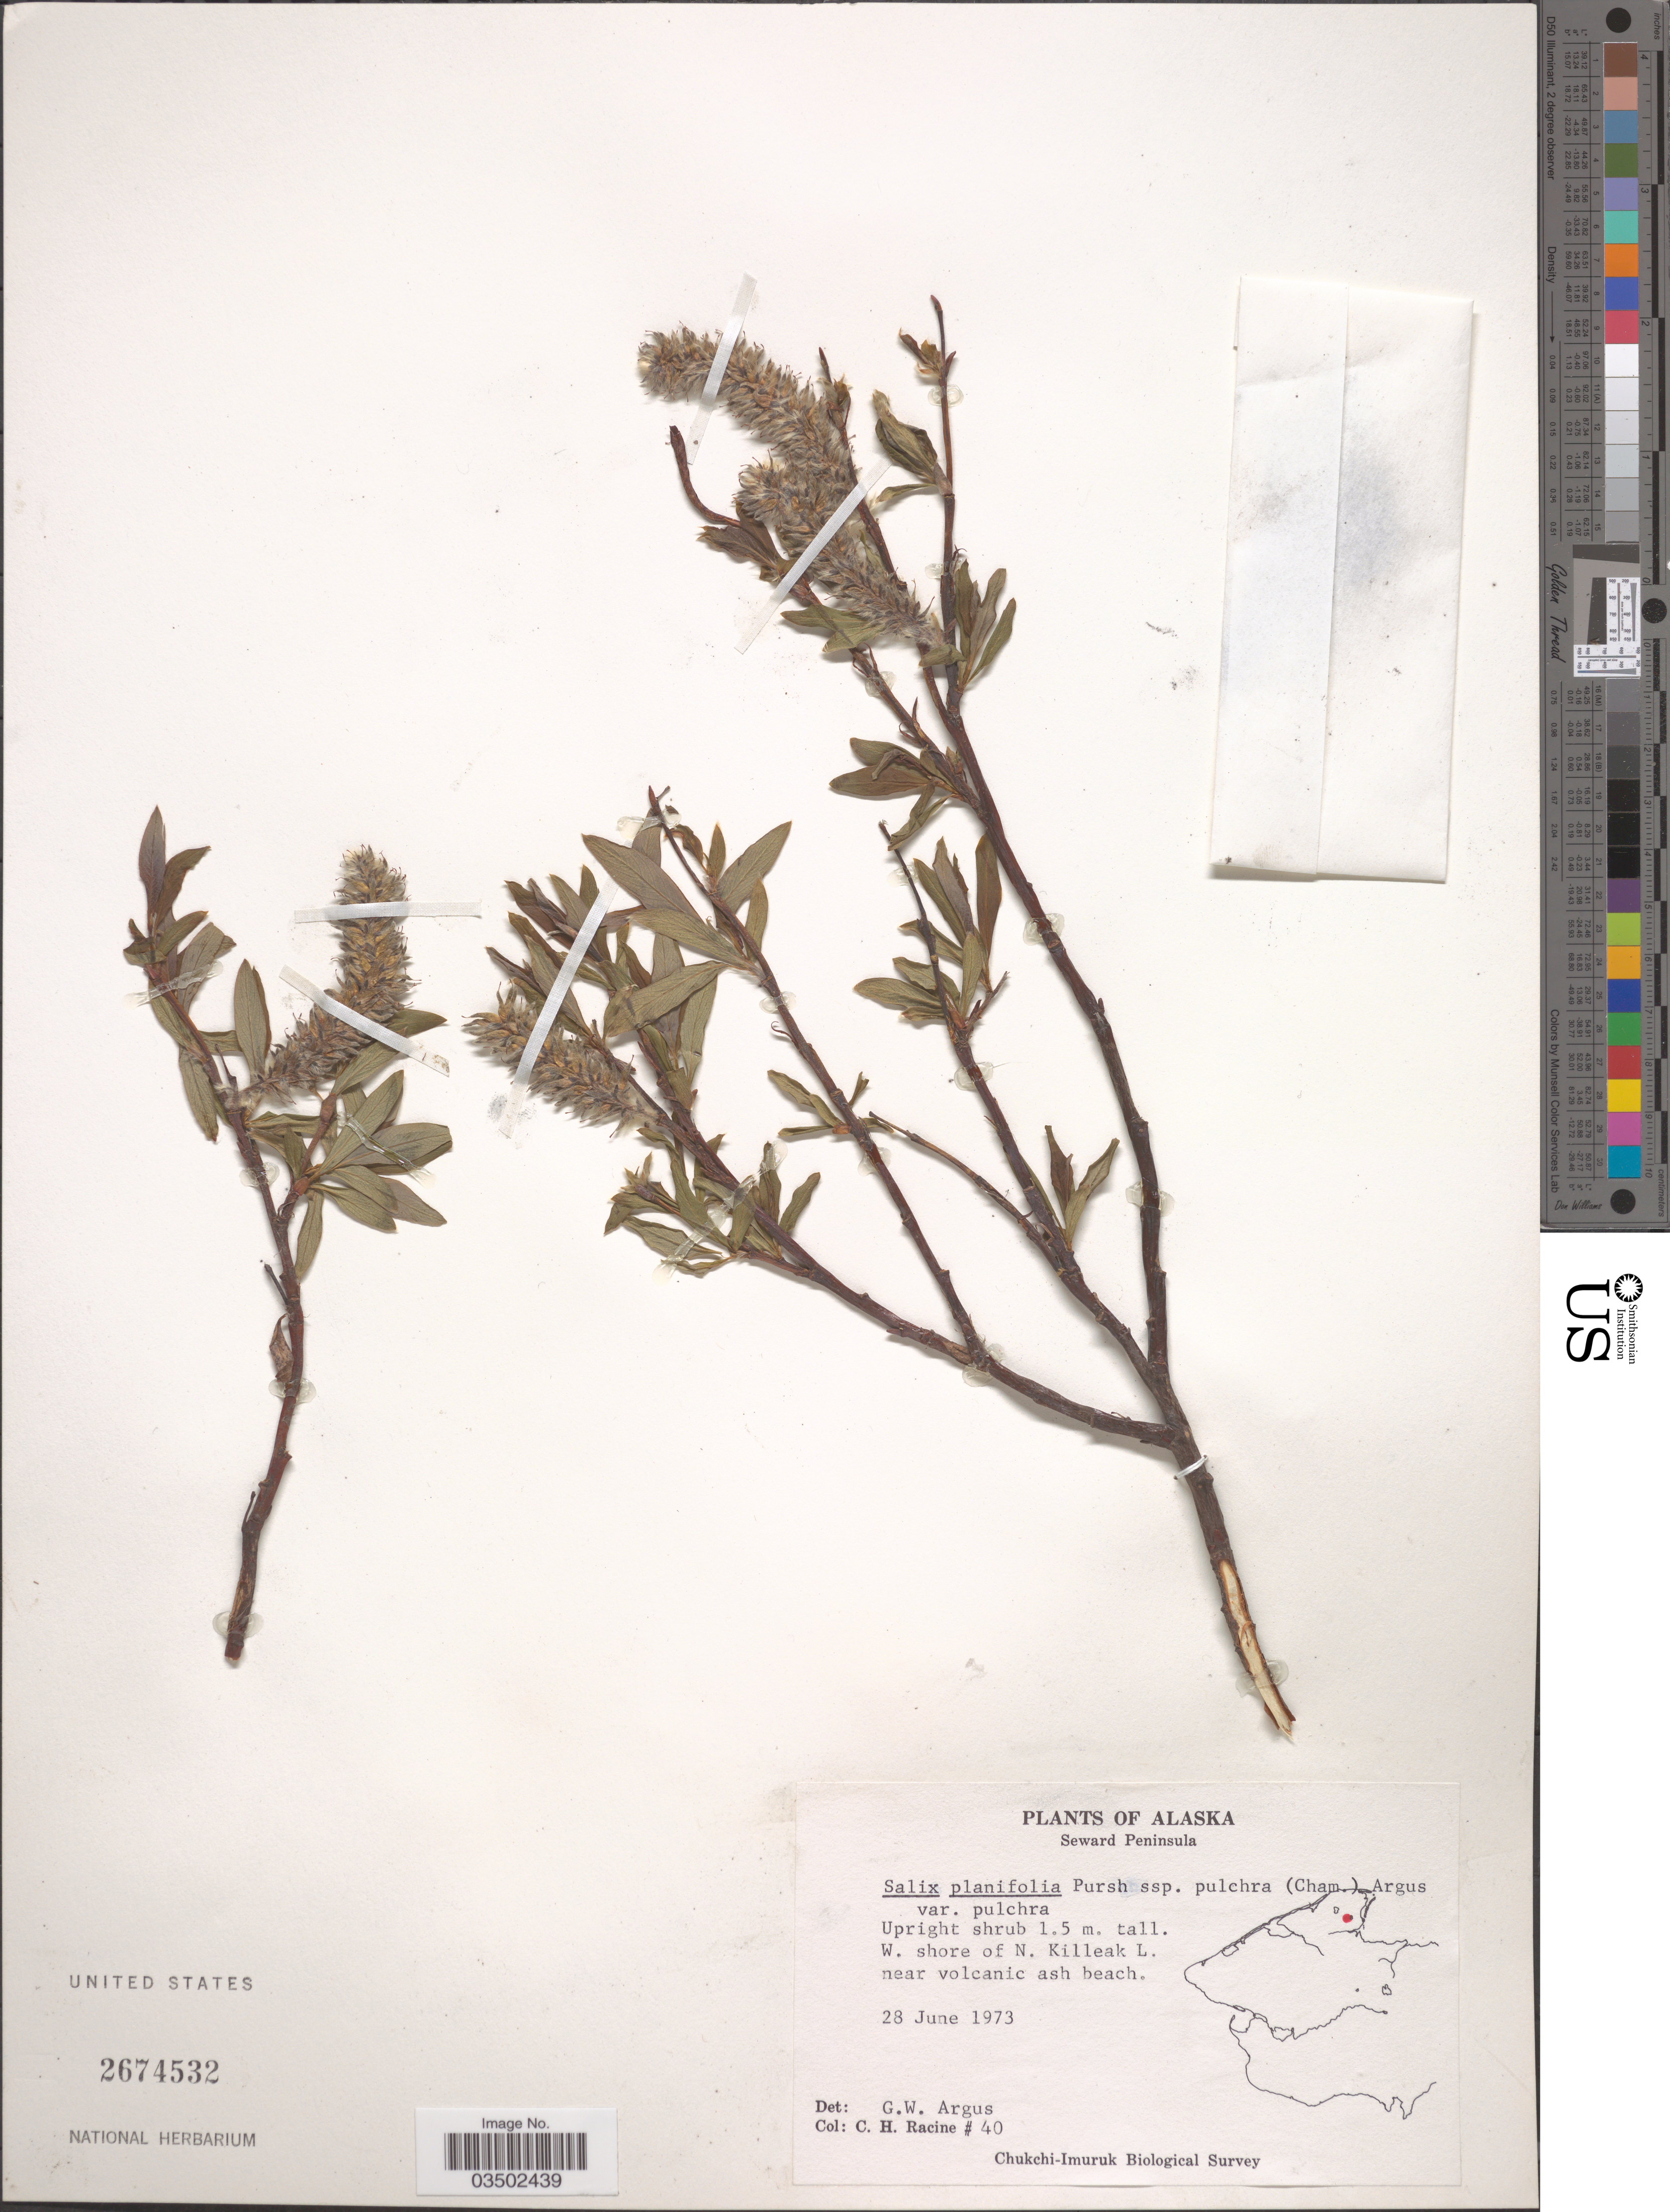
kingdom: Plantae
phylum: Tracheophyta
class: Magnoliopsida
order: Malpighiales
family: Salicaceae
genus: Salix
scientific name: Salix planifolia var. pennata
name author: (C.R. Ball) C.R. Ball ex Dutilly et al.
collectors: C. Racine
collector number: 40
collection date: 1973-06-28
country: United States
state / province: Alaska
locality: Seward Peninsula. W. shore of N. Killeak L. near volcanic ash beach.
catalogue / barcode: US 2674532